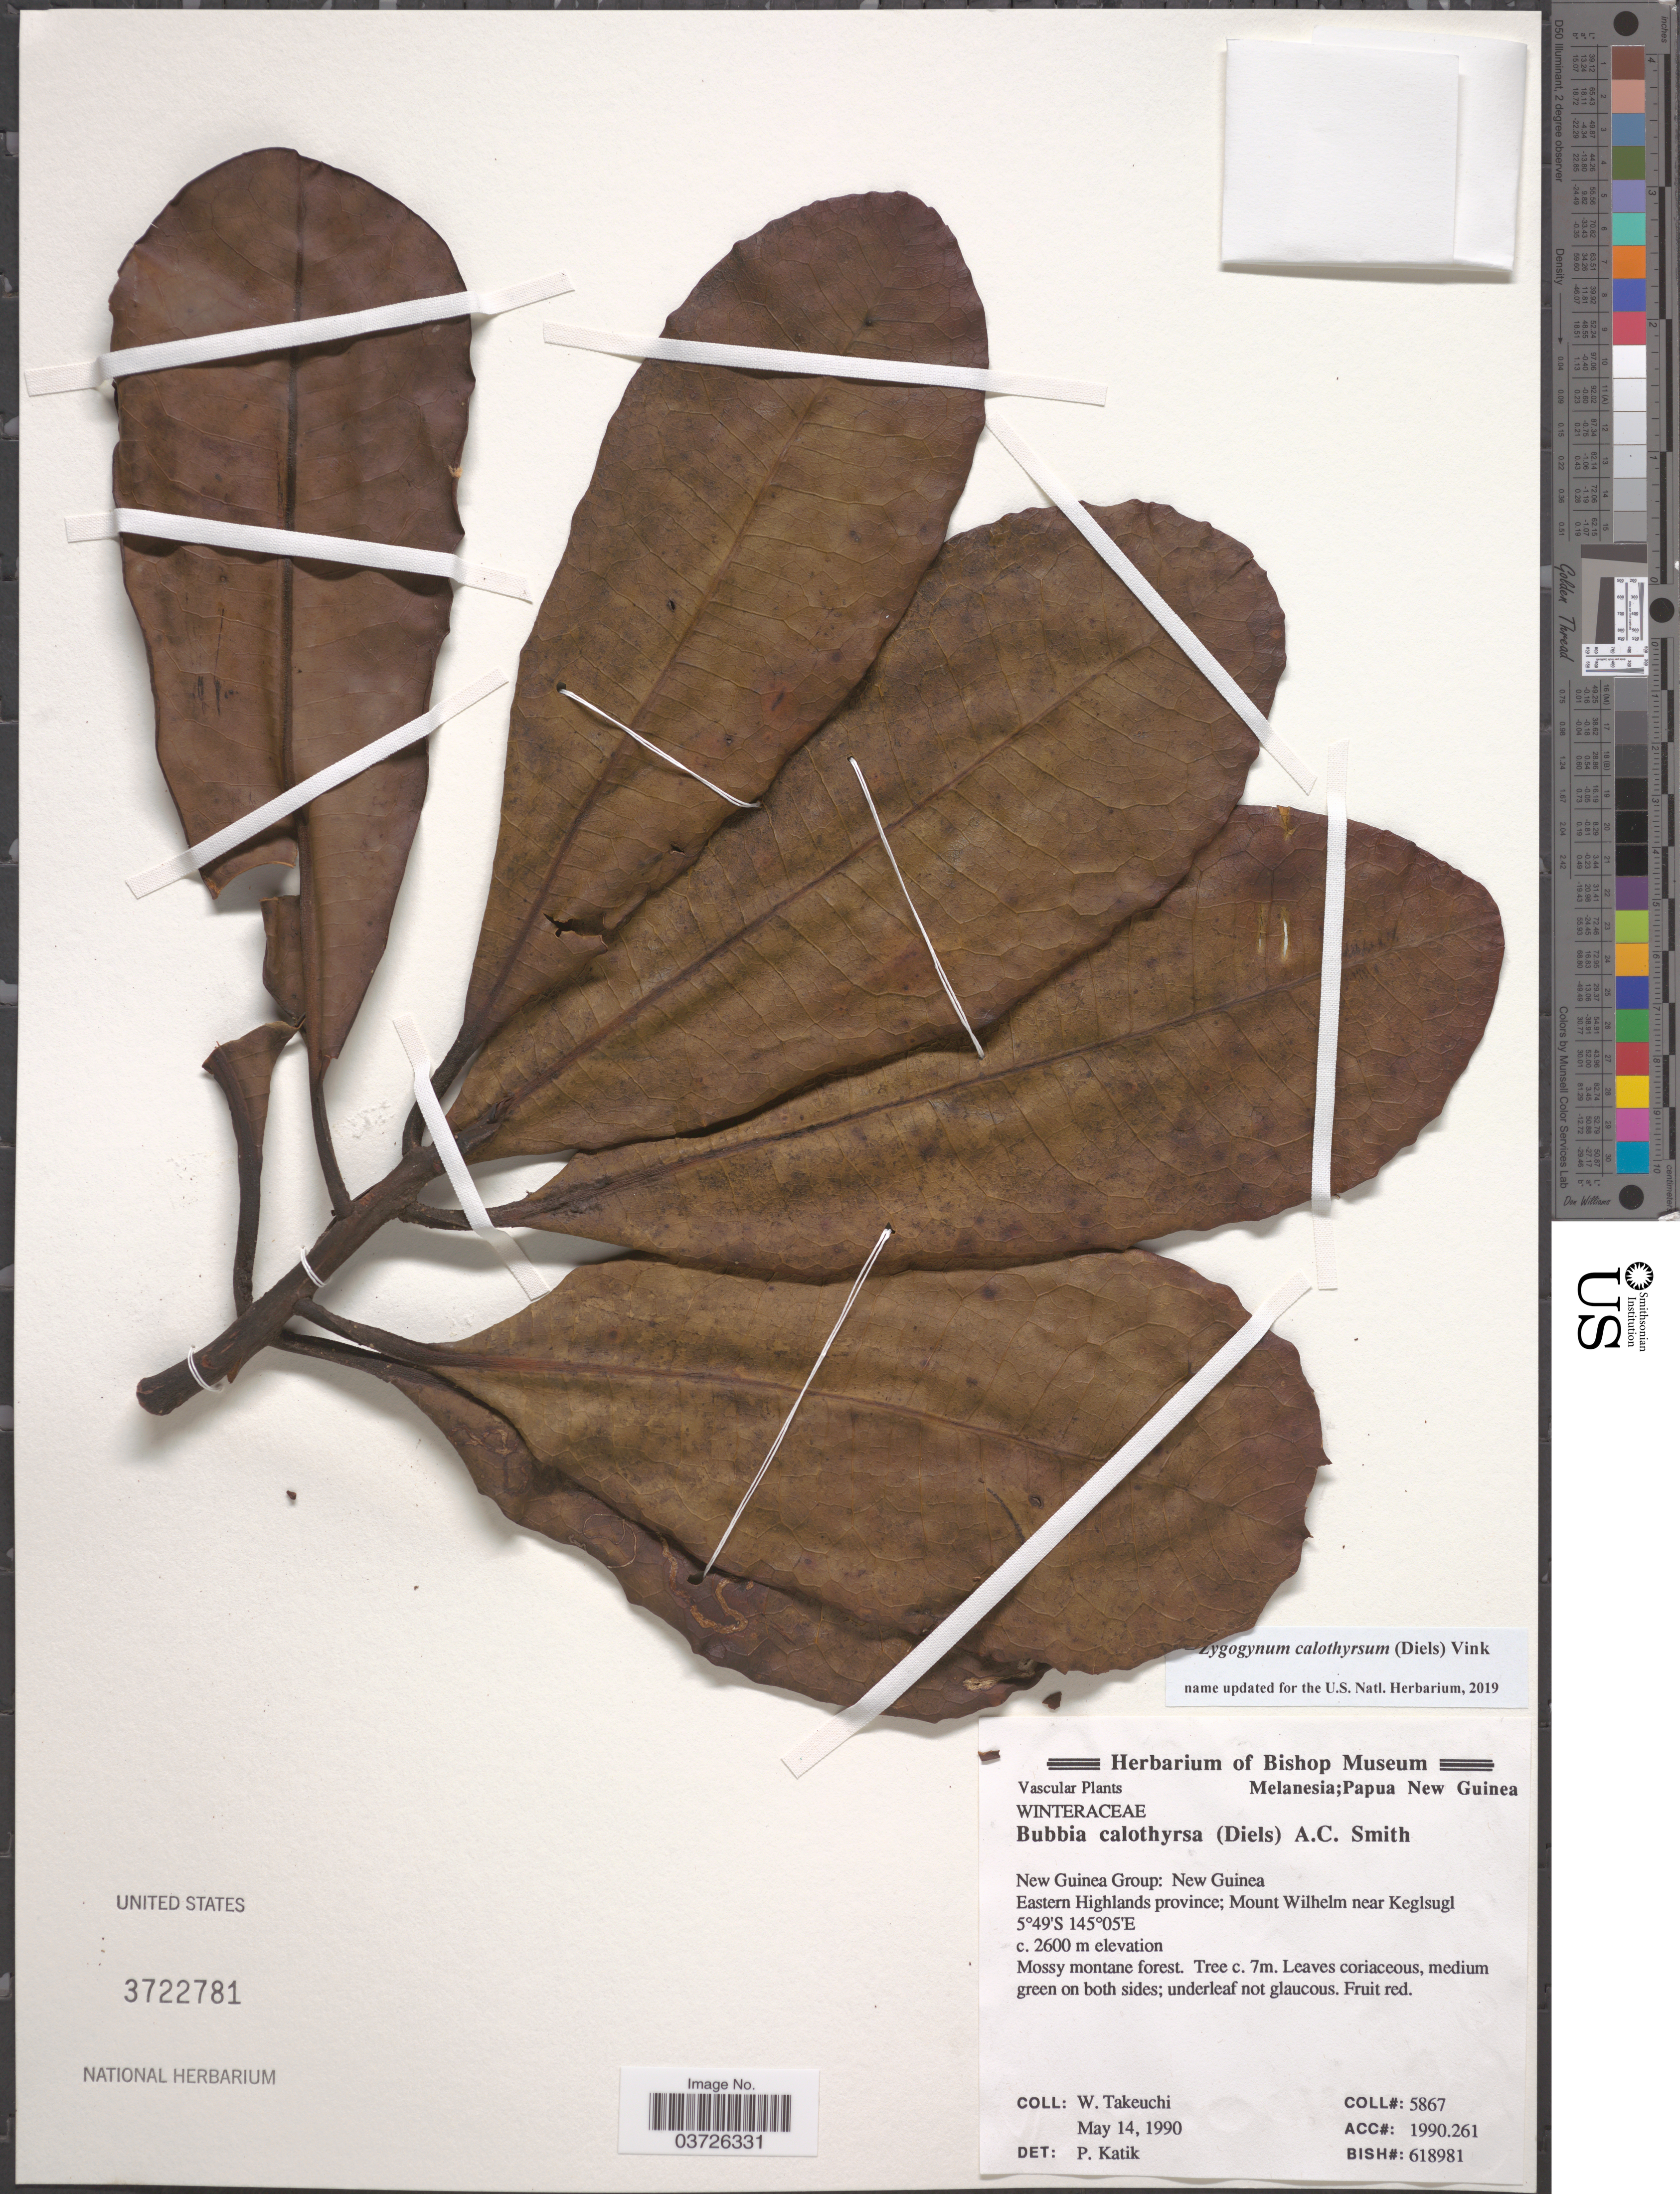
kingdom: Plantae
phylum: Tracheophyta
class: Magnoliopsida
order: Canellales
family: Winteraceae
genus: Zygogynum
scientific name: Zygogynum calothyrsum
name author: (Diels) Vink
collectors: W. Takeuchi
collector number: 5867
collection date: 1990-05-14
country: Papua New Guinea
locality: Melanesia. New Guinea Group: New Guinea. Eastern Highlands province; Mount Wilhelm near Keglsugl.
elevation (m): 2600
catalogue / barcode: US 3722781